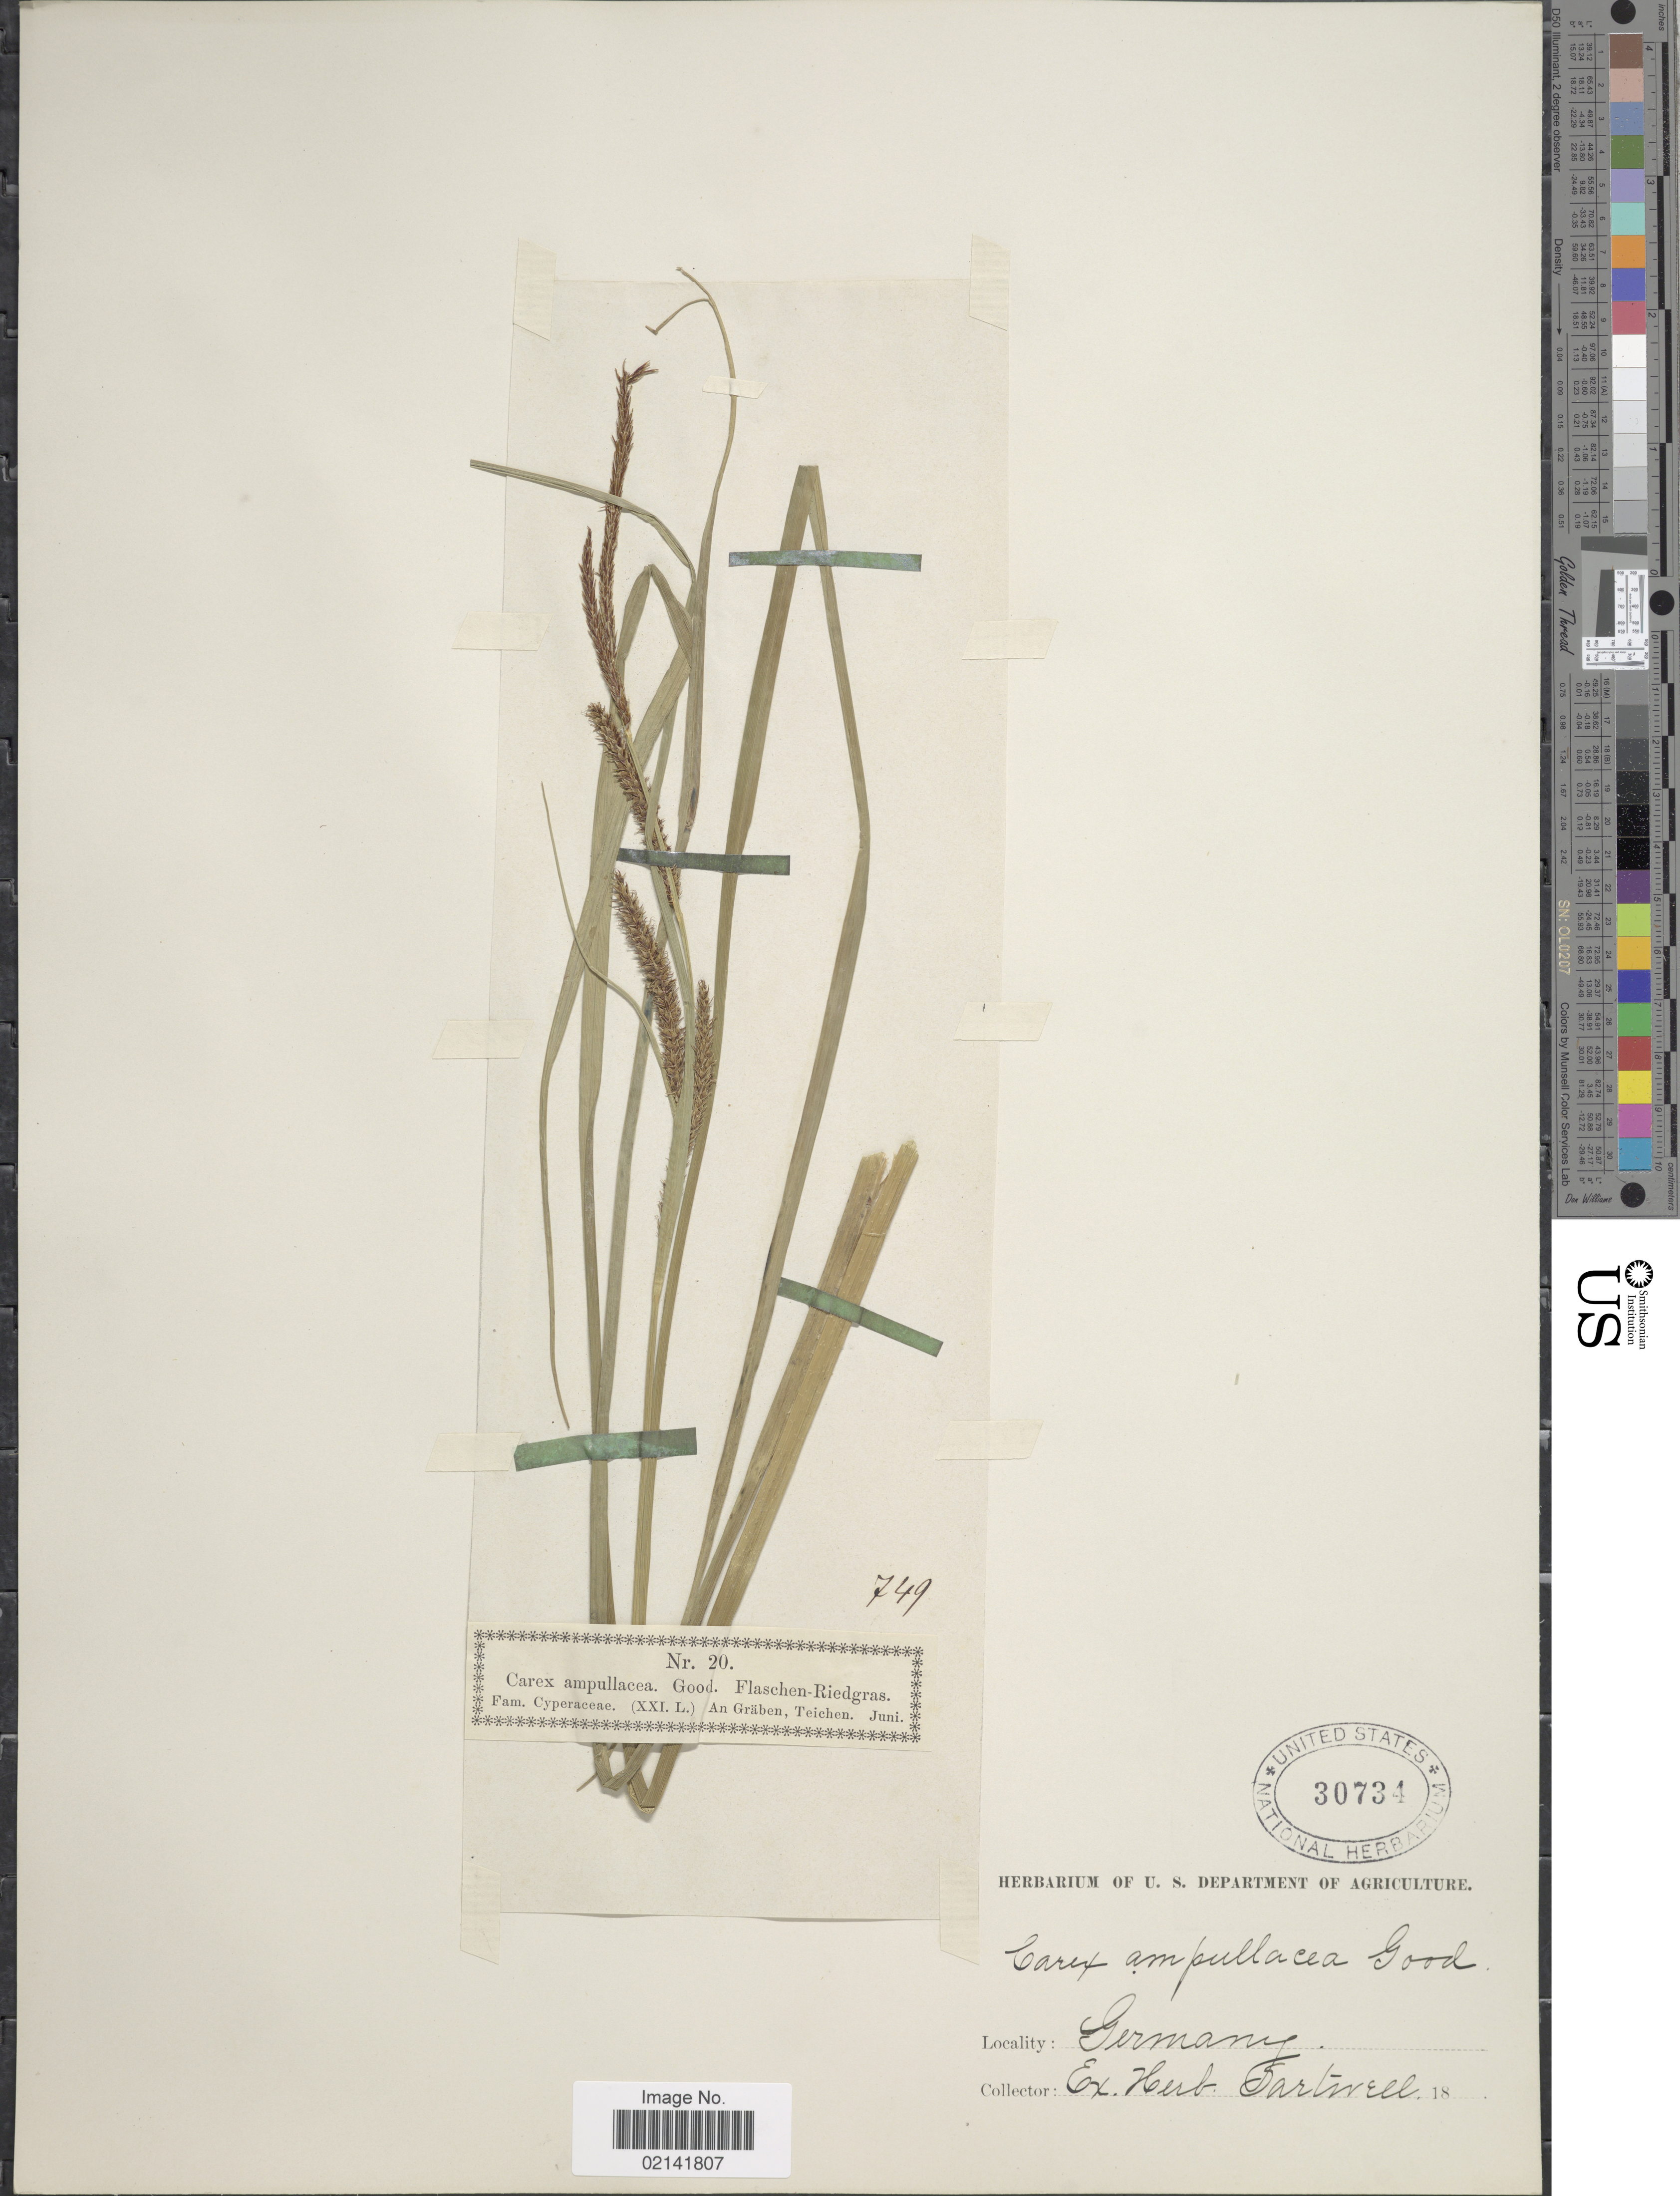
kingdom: Plantae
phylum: Tracheophyta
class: Liliopsida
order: Poales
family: Cyperaceae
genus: Carex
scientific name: Carex rostrata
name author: Stokes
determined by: Strong, Mark T., (BOT), Smithsonian Institution - National Museum of Natural History (UNITED STATES)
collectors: ex herb. Sartwell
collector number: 20/749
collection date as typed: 18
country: Germany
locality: An Graben, Teichen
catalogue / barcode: US 30734